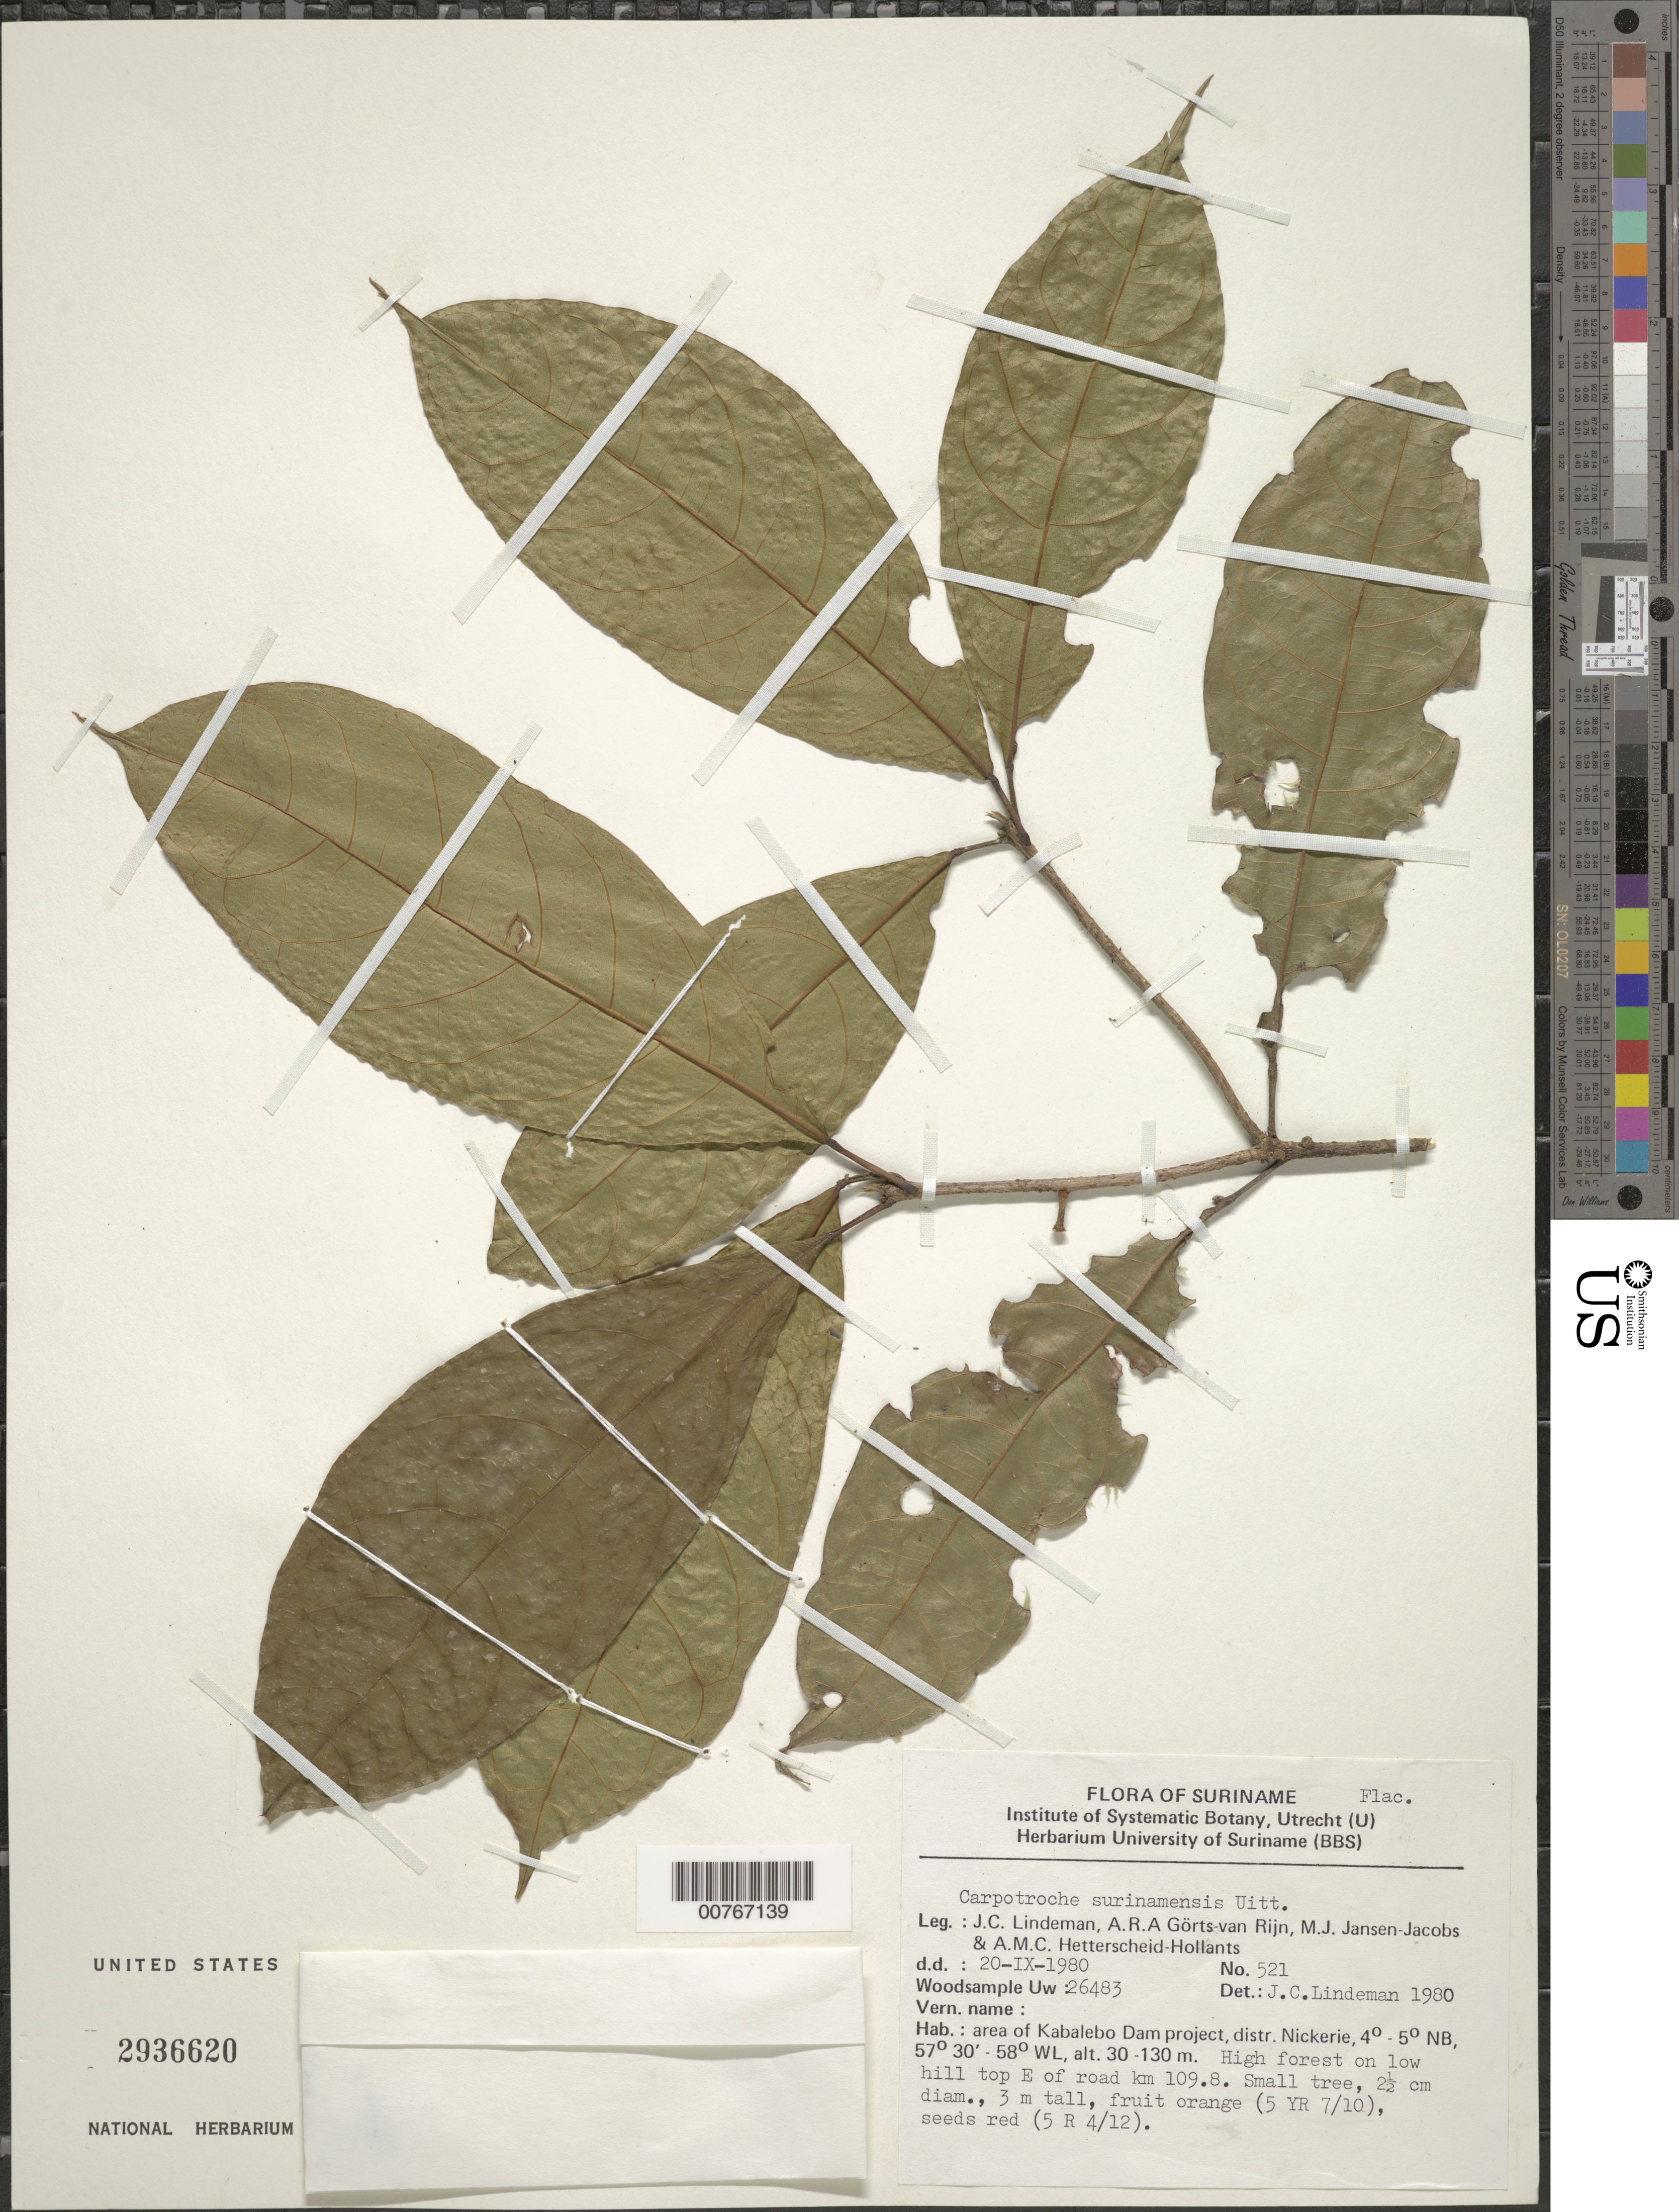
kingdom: Plantae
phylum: Tracheophyta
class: Magnoliopsida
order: Malpighiales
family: Achariaceae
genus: Carpotroche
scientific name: Carpotroche surinamensis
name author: Uittien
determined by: Lindeman, J. C.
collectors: J. C. Lindeman, A. .R. A. Görts-van Rijn, M. J. Jansen-Jacobs & A. Hetterscheid-Hollants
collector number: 80 521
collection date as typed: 29-Aug-80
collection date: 1980-08-29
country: Suriname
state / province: Nickerie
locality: Kabalebo Dam project area, km 109.8; Nickerie Dist.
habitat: High forest on low hilltop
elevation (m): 30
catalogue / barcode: US 2936620